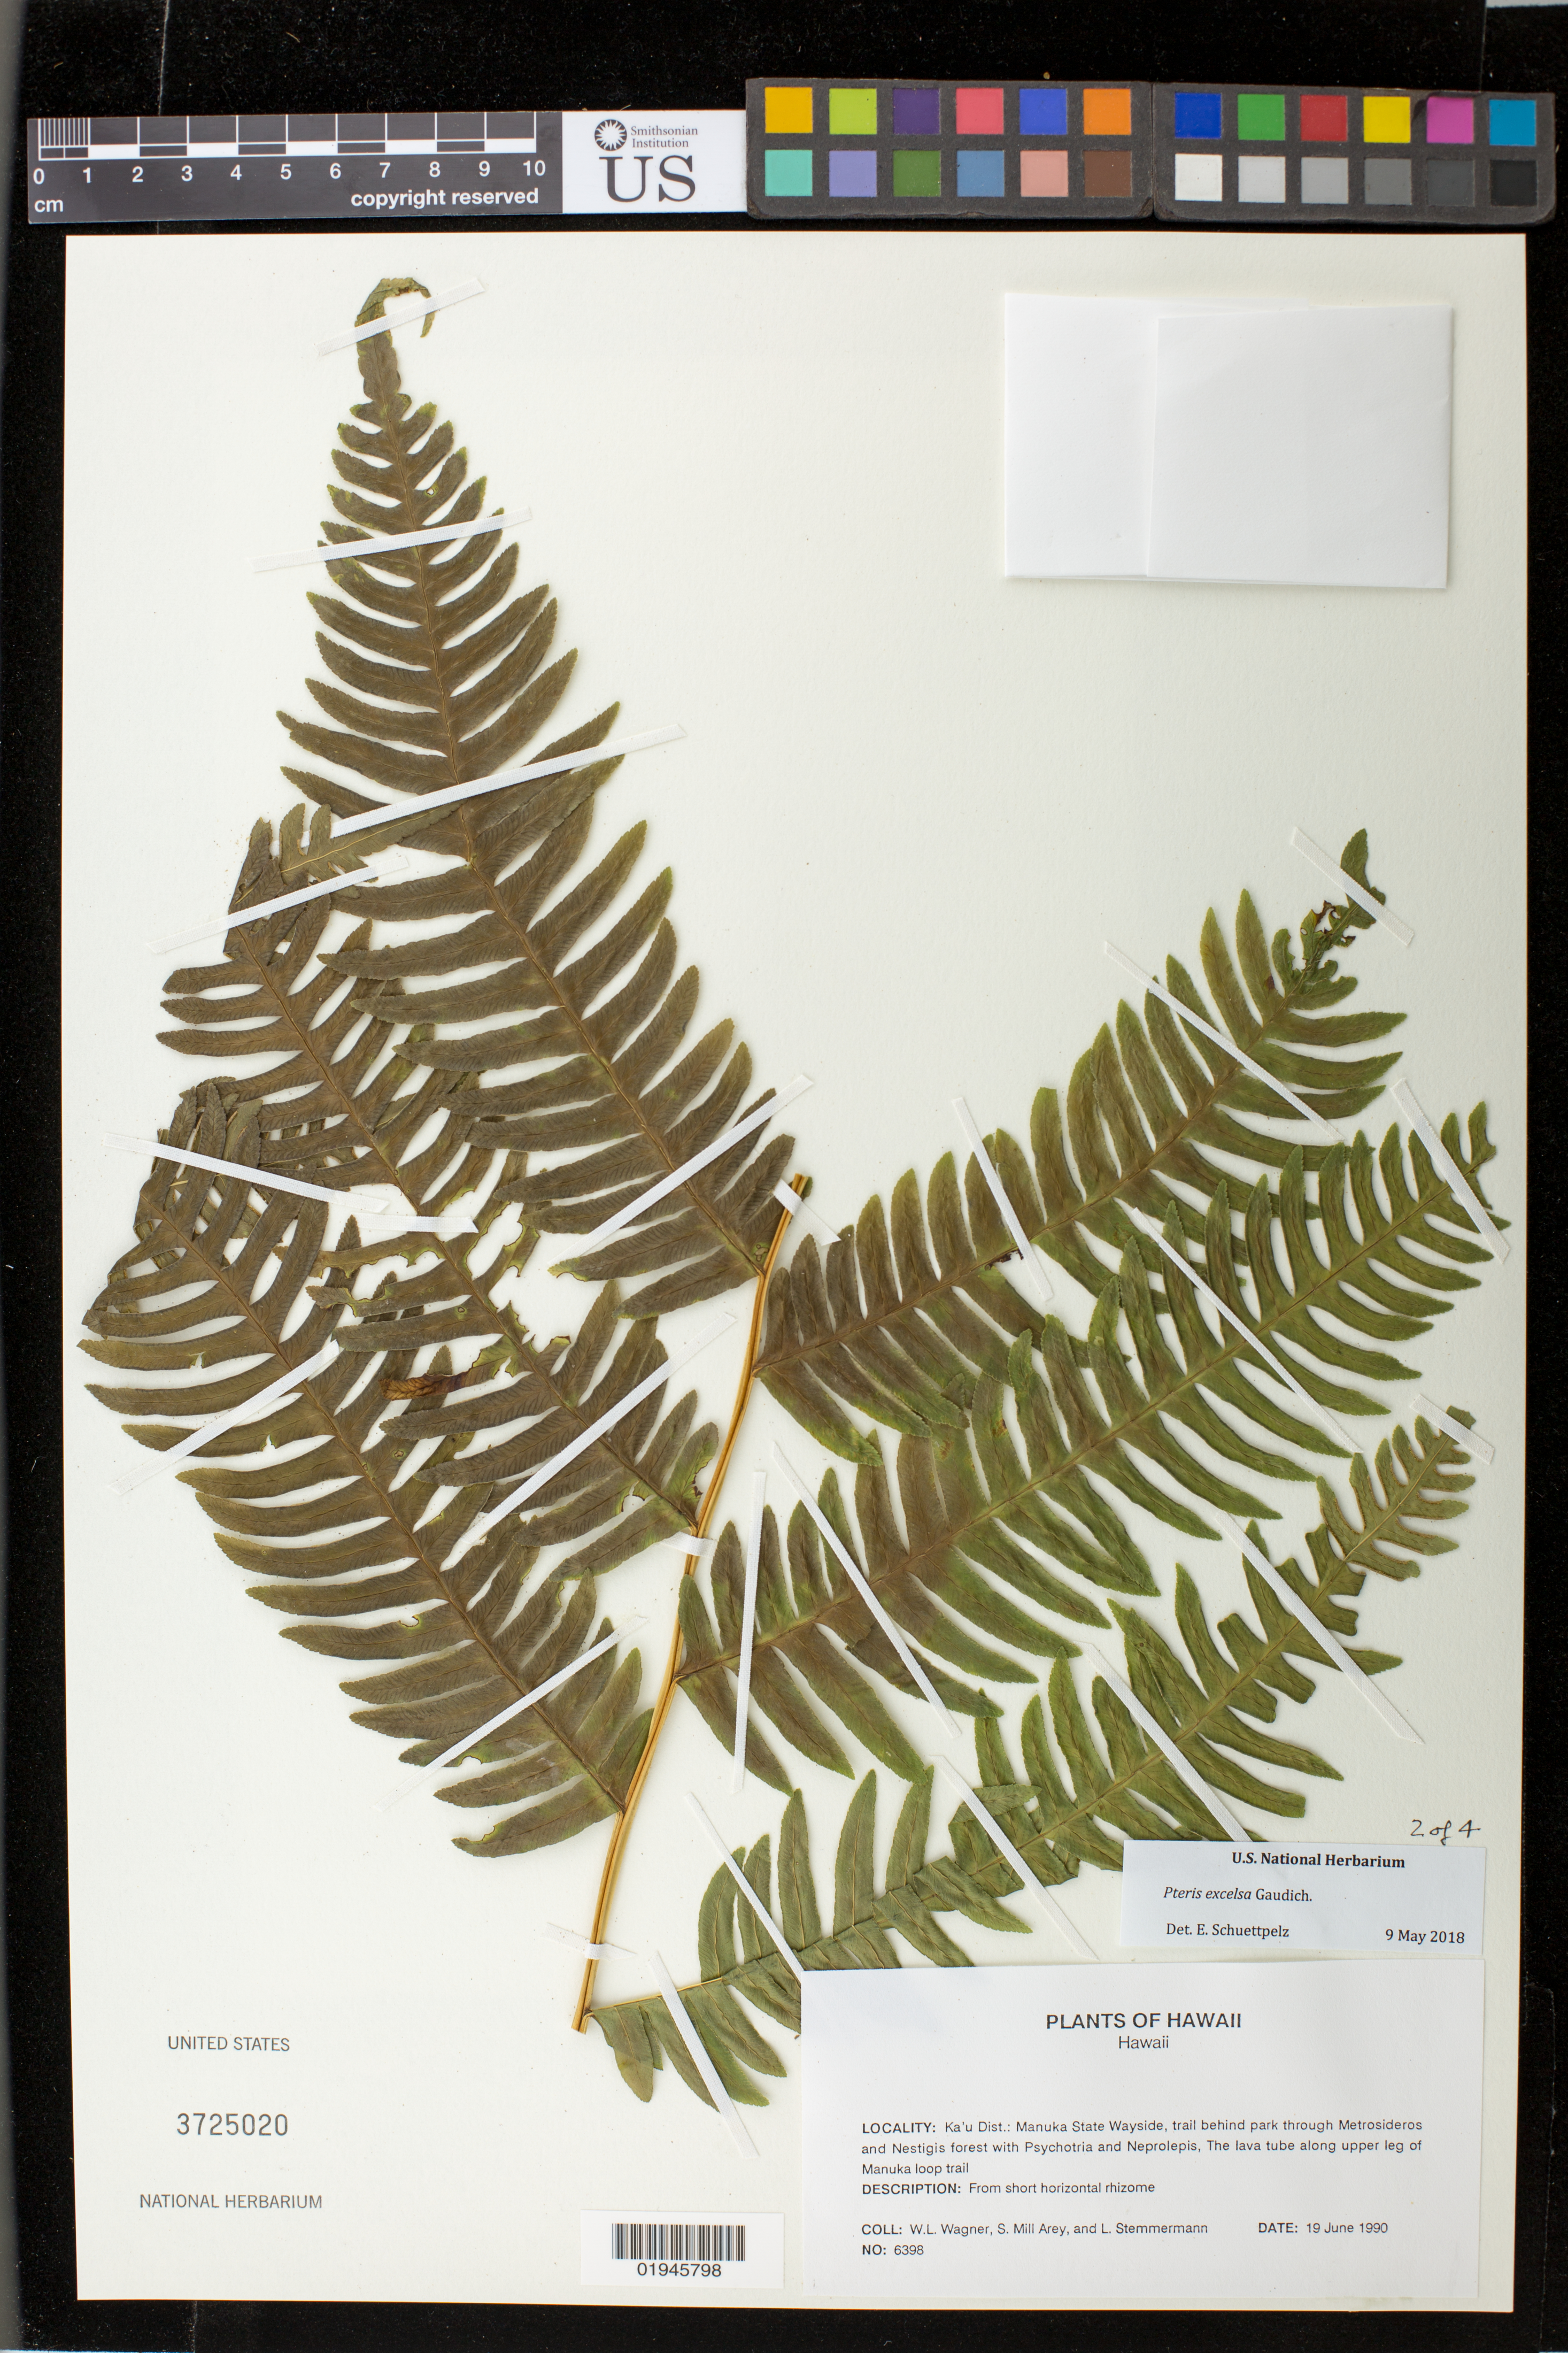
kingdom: Plantae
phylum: Tracheophyta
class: Polypodiopsida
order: Polypodiales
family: Pteridaceae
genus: Pteris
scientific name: Pteris terminalis var. terminalis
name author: Wall.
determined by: Wagner, W. L., (BOT), Smithsonian Institution - National Museum of Natural History (UNITED STATES)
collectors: W. L. Wagner, S. Avey & L. Stemmermann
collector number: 6398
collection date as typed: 19 Jun 1990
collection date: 1990-06-19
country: United States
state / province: Hawaii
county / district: Hawaii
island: Hawaii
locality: Kau District, Manuka State Wayside, lava tube along the upper leg of Manuka loop trail.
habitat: Forest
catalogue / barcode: US 3725020